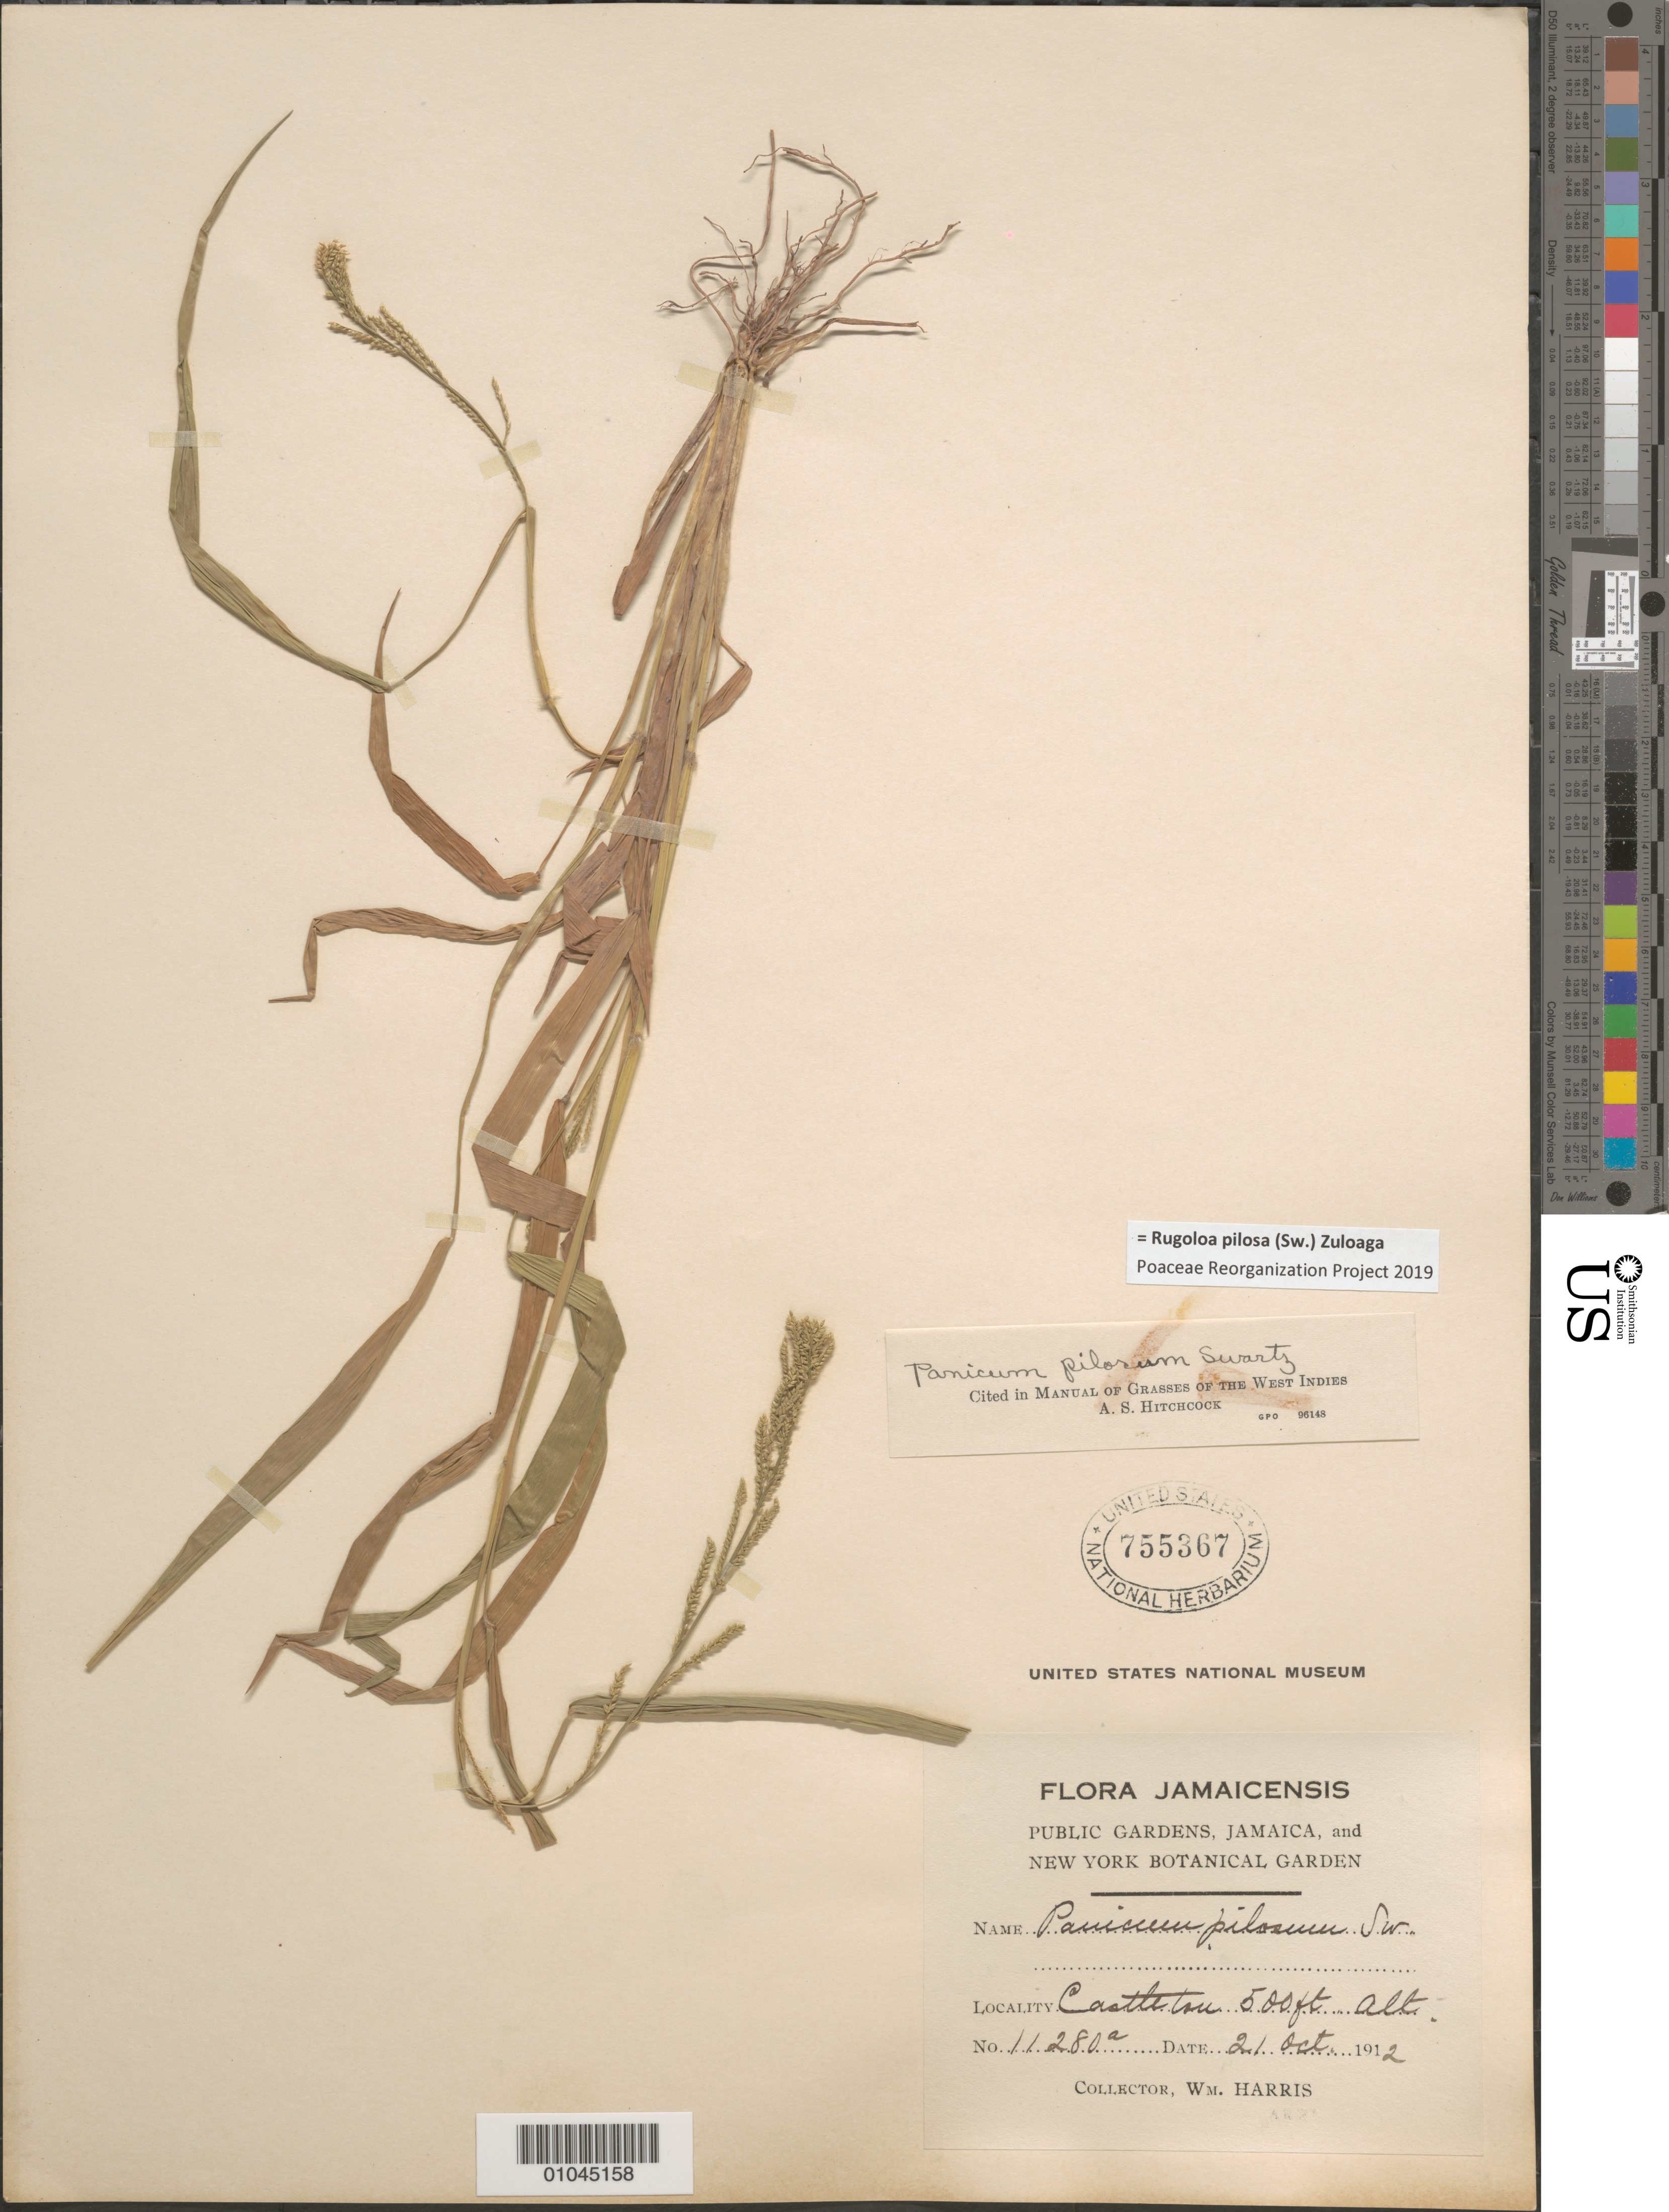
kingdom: Plantae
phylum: Tracheophyta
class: Liliopsida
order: Poales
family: Poaceae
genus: Panicum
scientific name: Panicum pilosum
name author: Sw.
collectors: W. Harris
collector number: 11280a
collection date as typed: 21 Oct 1912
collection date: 1912-10-21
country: Jamaica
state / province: Saint Andrew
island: Jamaica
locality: Castleton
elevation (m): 152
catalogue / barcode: US 755367